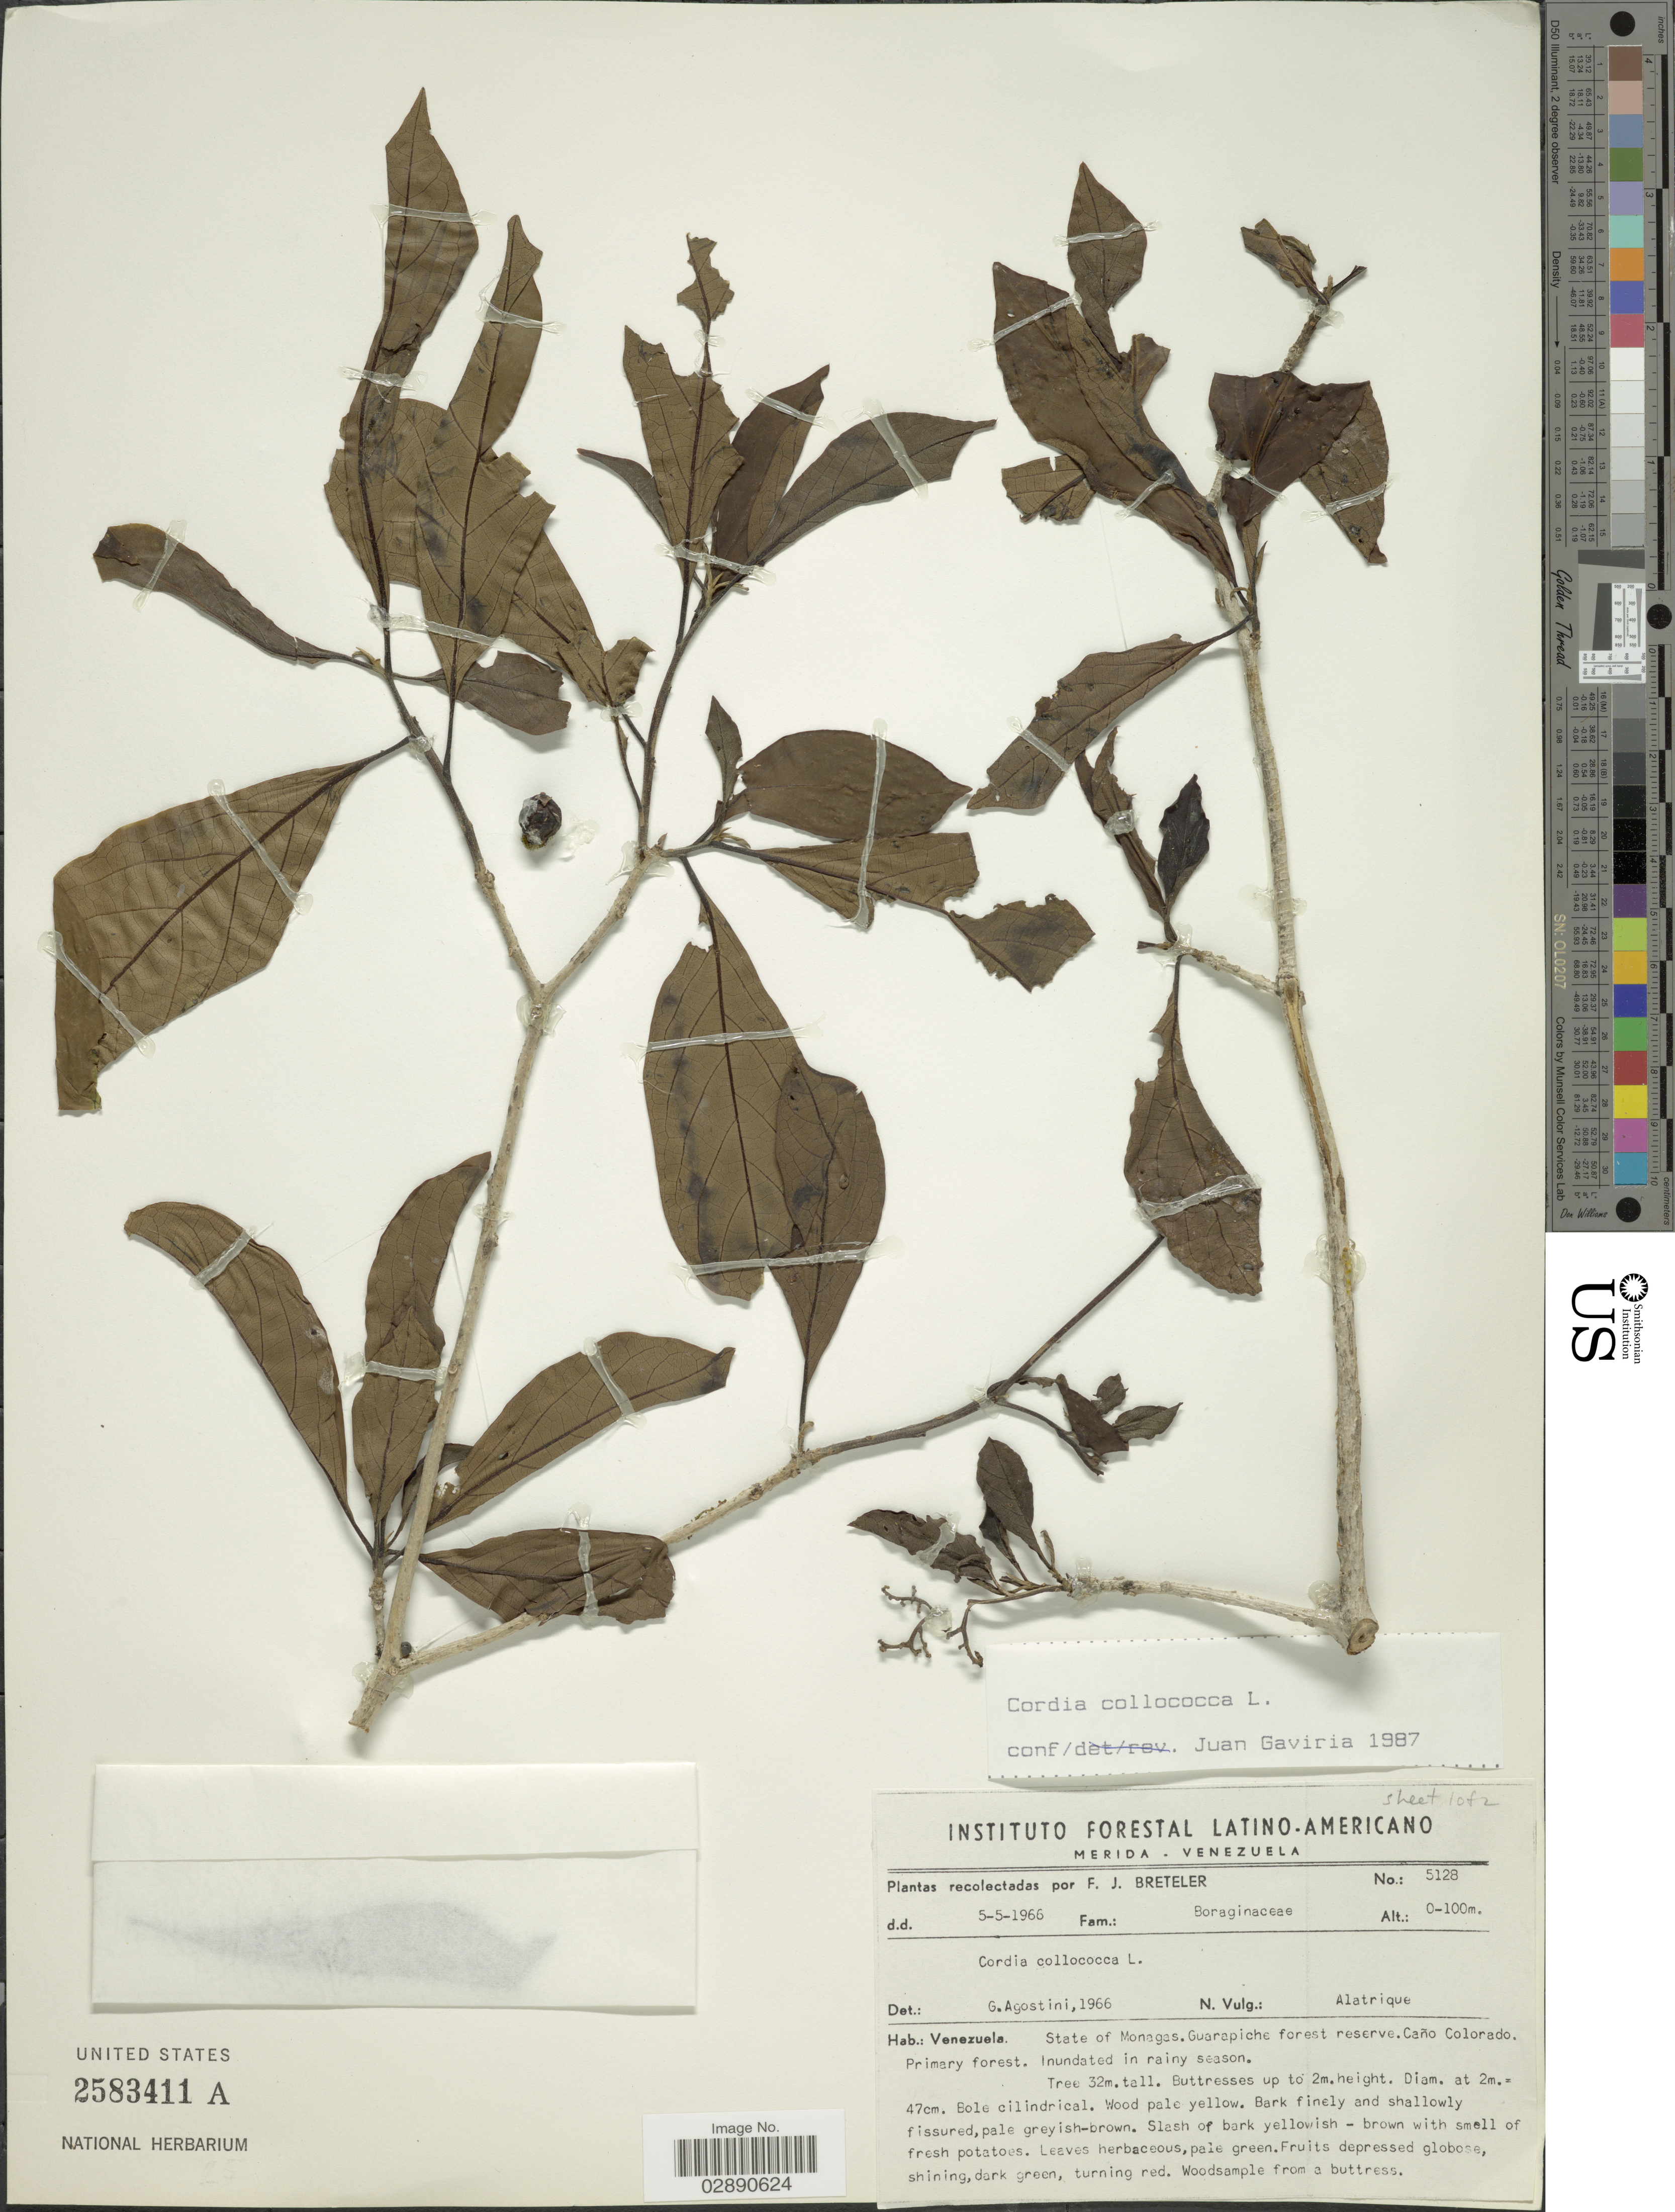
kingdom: Plantae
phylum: Tracheophyta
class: Magnoliopsida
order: Boraginales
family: Cordiaceae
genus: Cordia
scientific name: Cordia collococca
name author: L.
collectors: F. J. Breteler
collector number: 5128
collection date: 1966-05-05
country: Venezuela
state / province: Monagas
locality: Guarapiche forest reserve. Caño Colorado.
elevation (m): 0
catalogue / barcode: US 2583411A